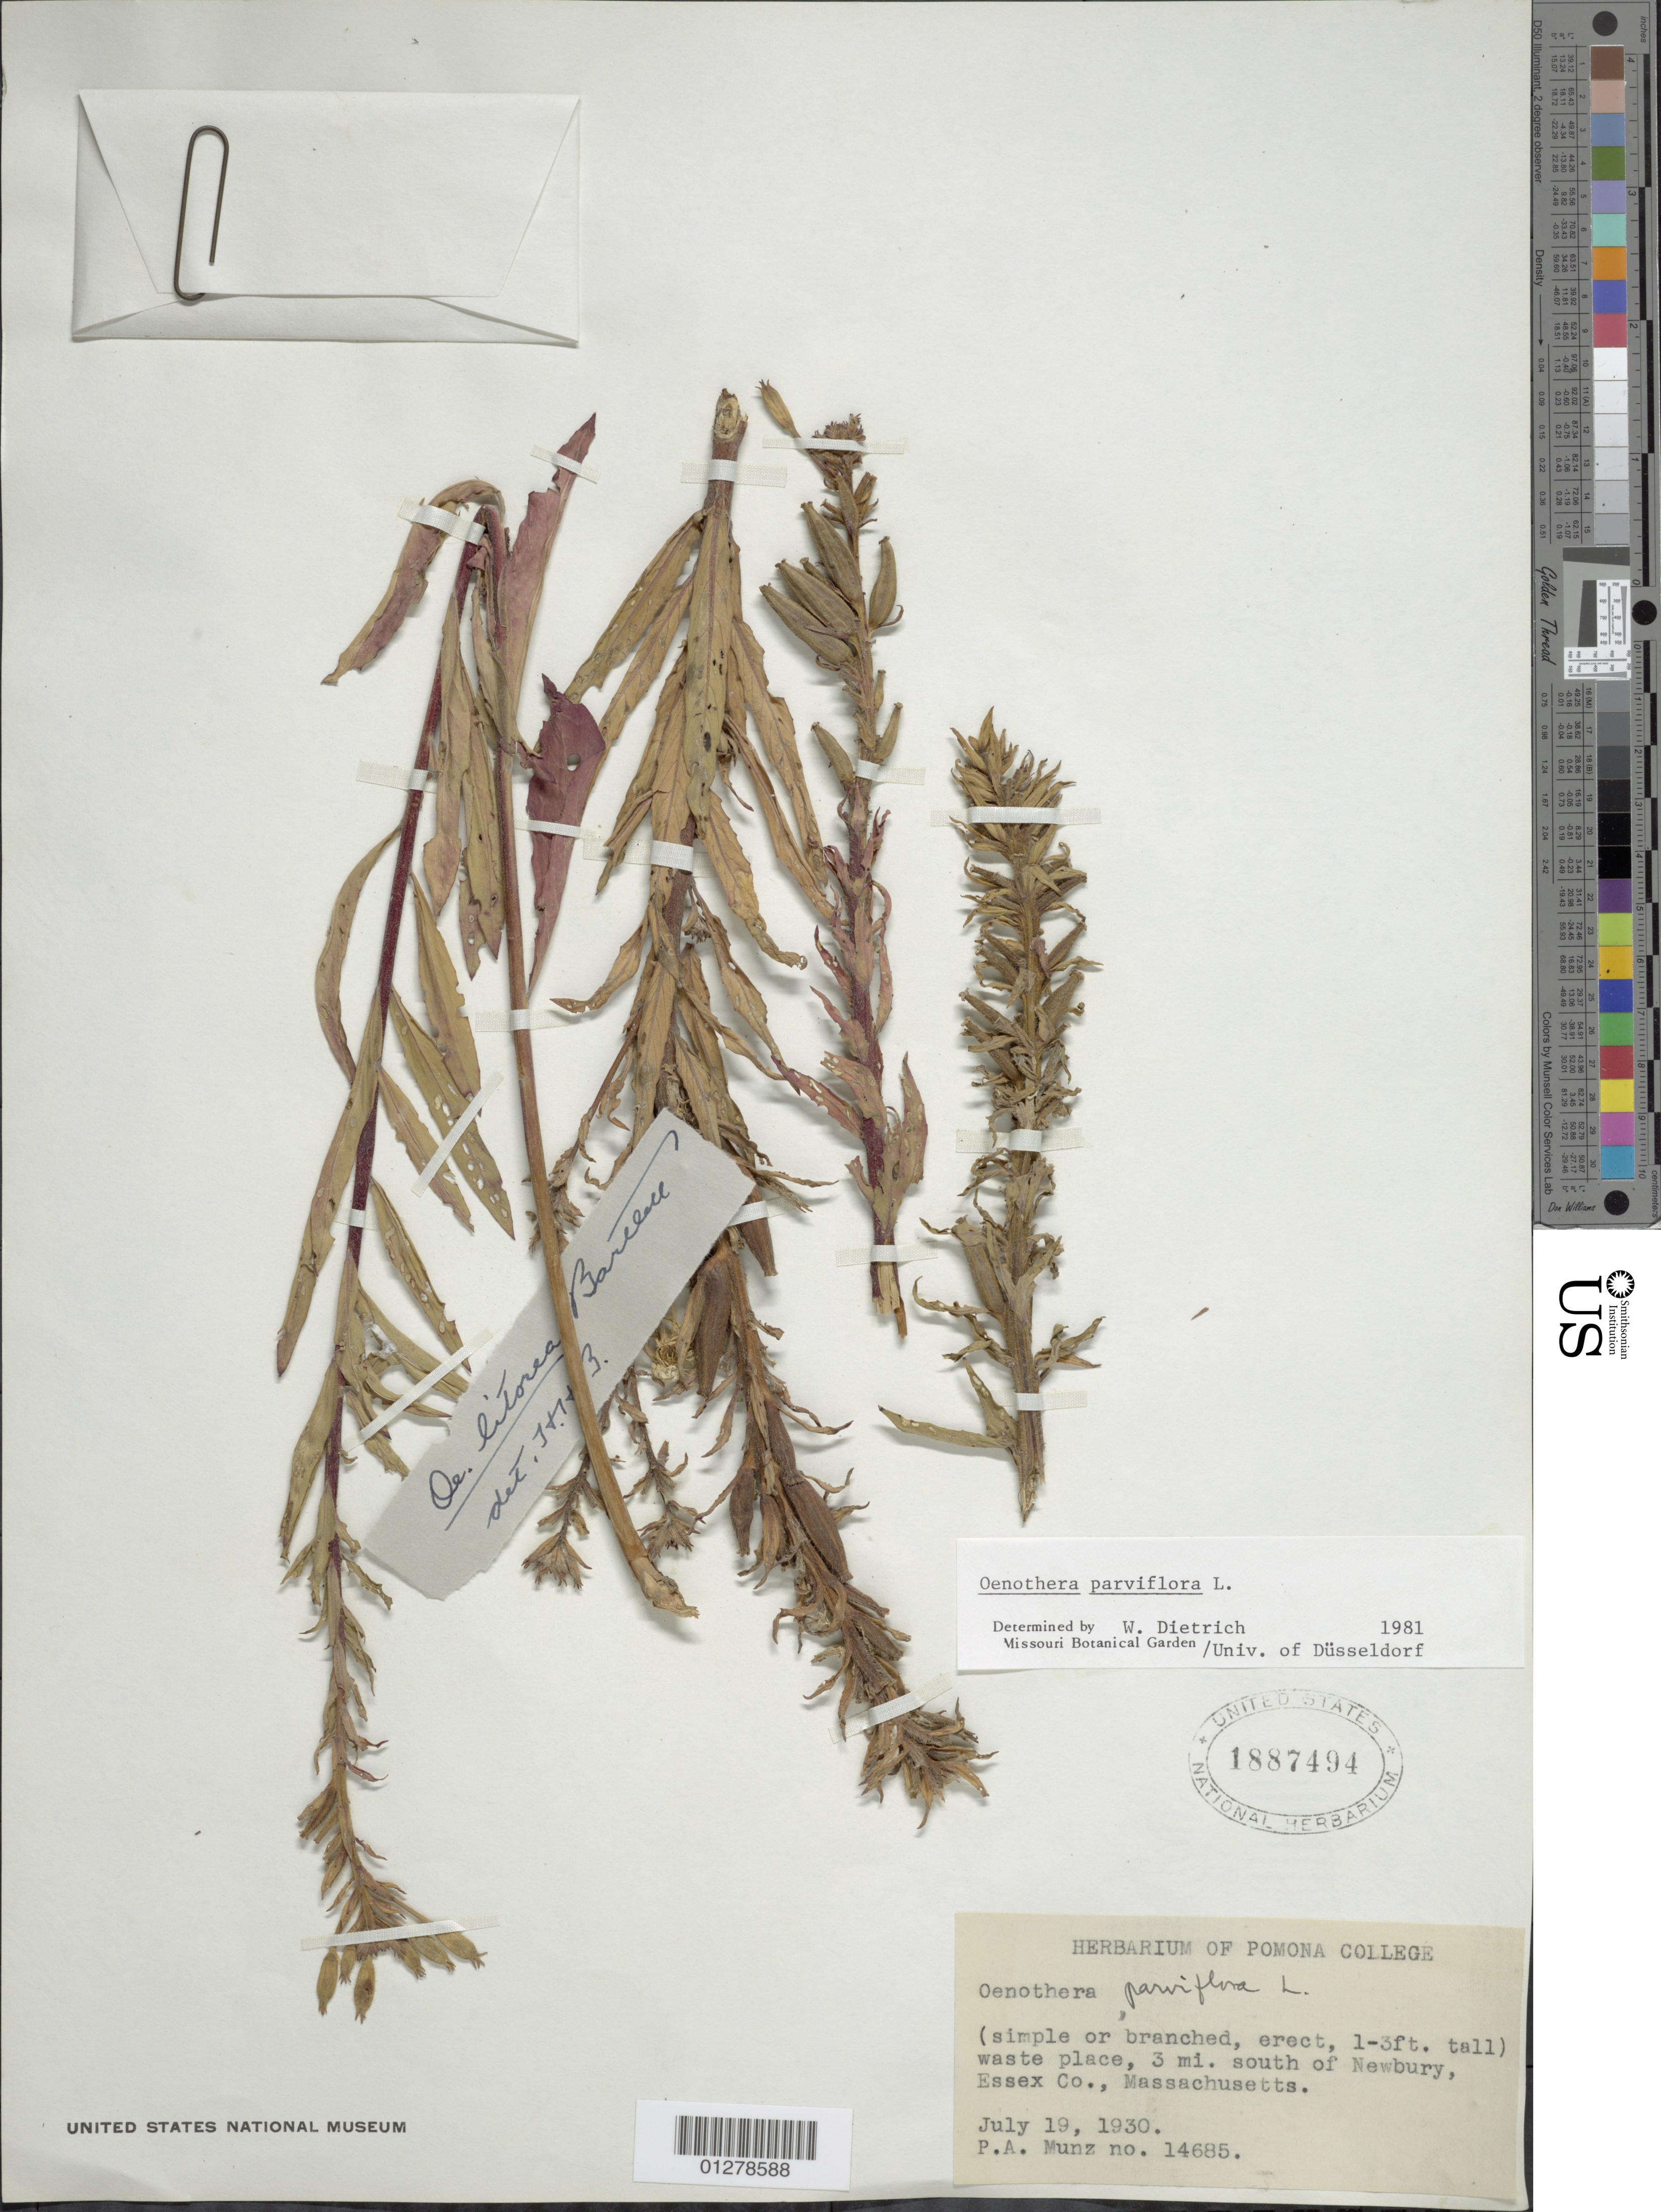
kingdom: Plantae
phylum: Tracheophyta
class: Magnoliopsida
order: Myrtales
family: Onagraceae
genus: Oenothera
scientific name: Oenothera parviflora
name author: L.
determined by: Munz, Philip A.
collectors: P. A. Munz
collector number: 14685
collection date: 1930-07-19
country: United States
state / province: Massachusetts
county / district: Essex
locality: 3 mi S of Newbury.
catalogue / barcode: US 1887494